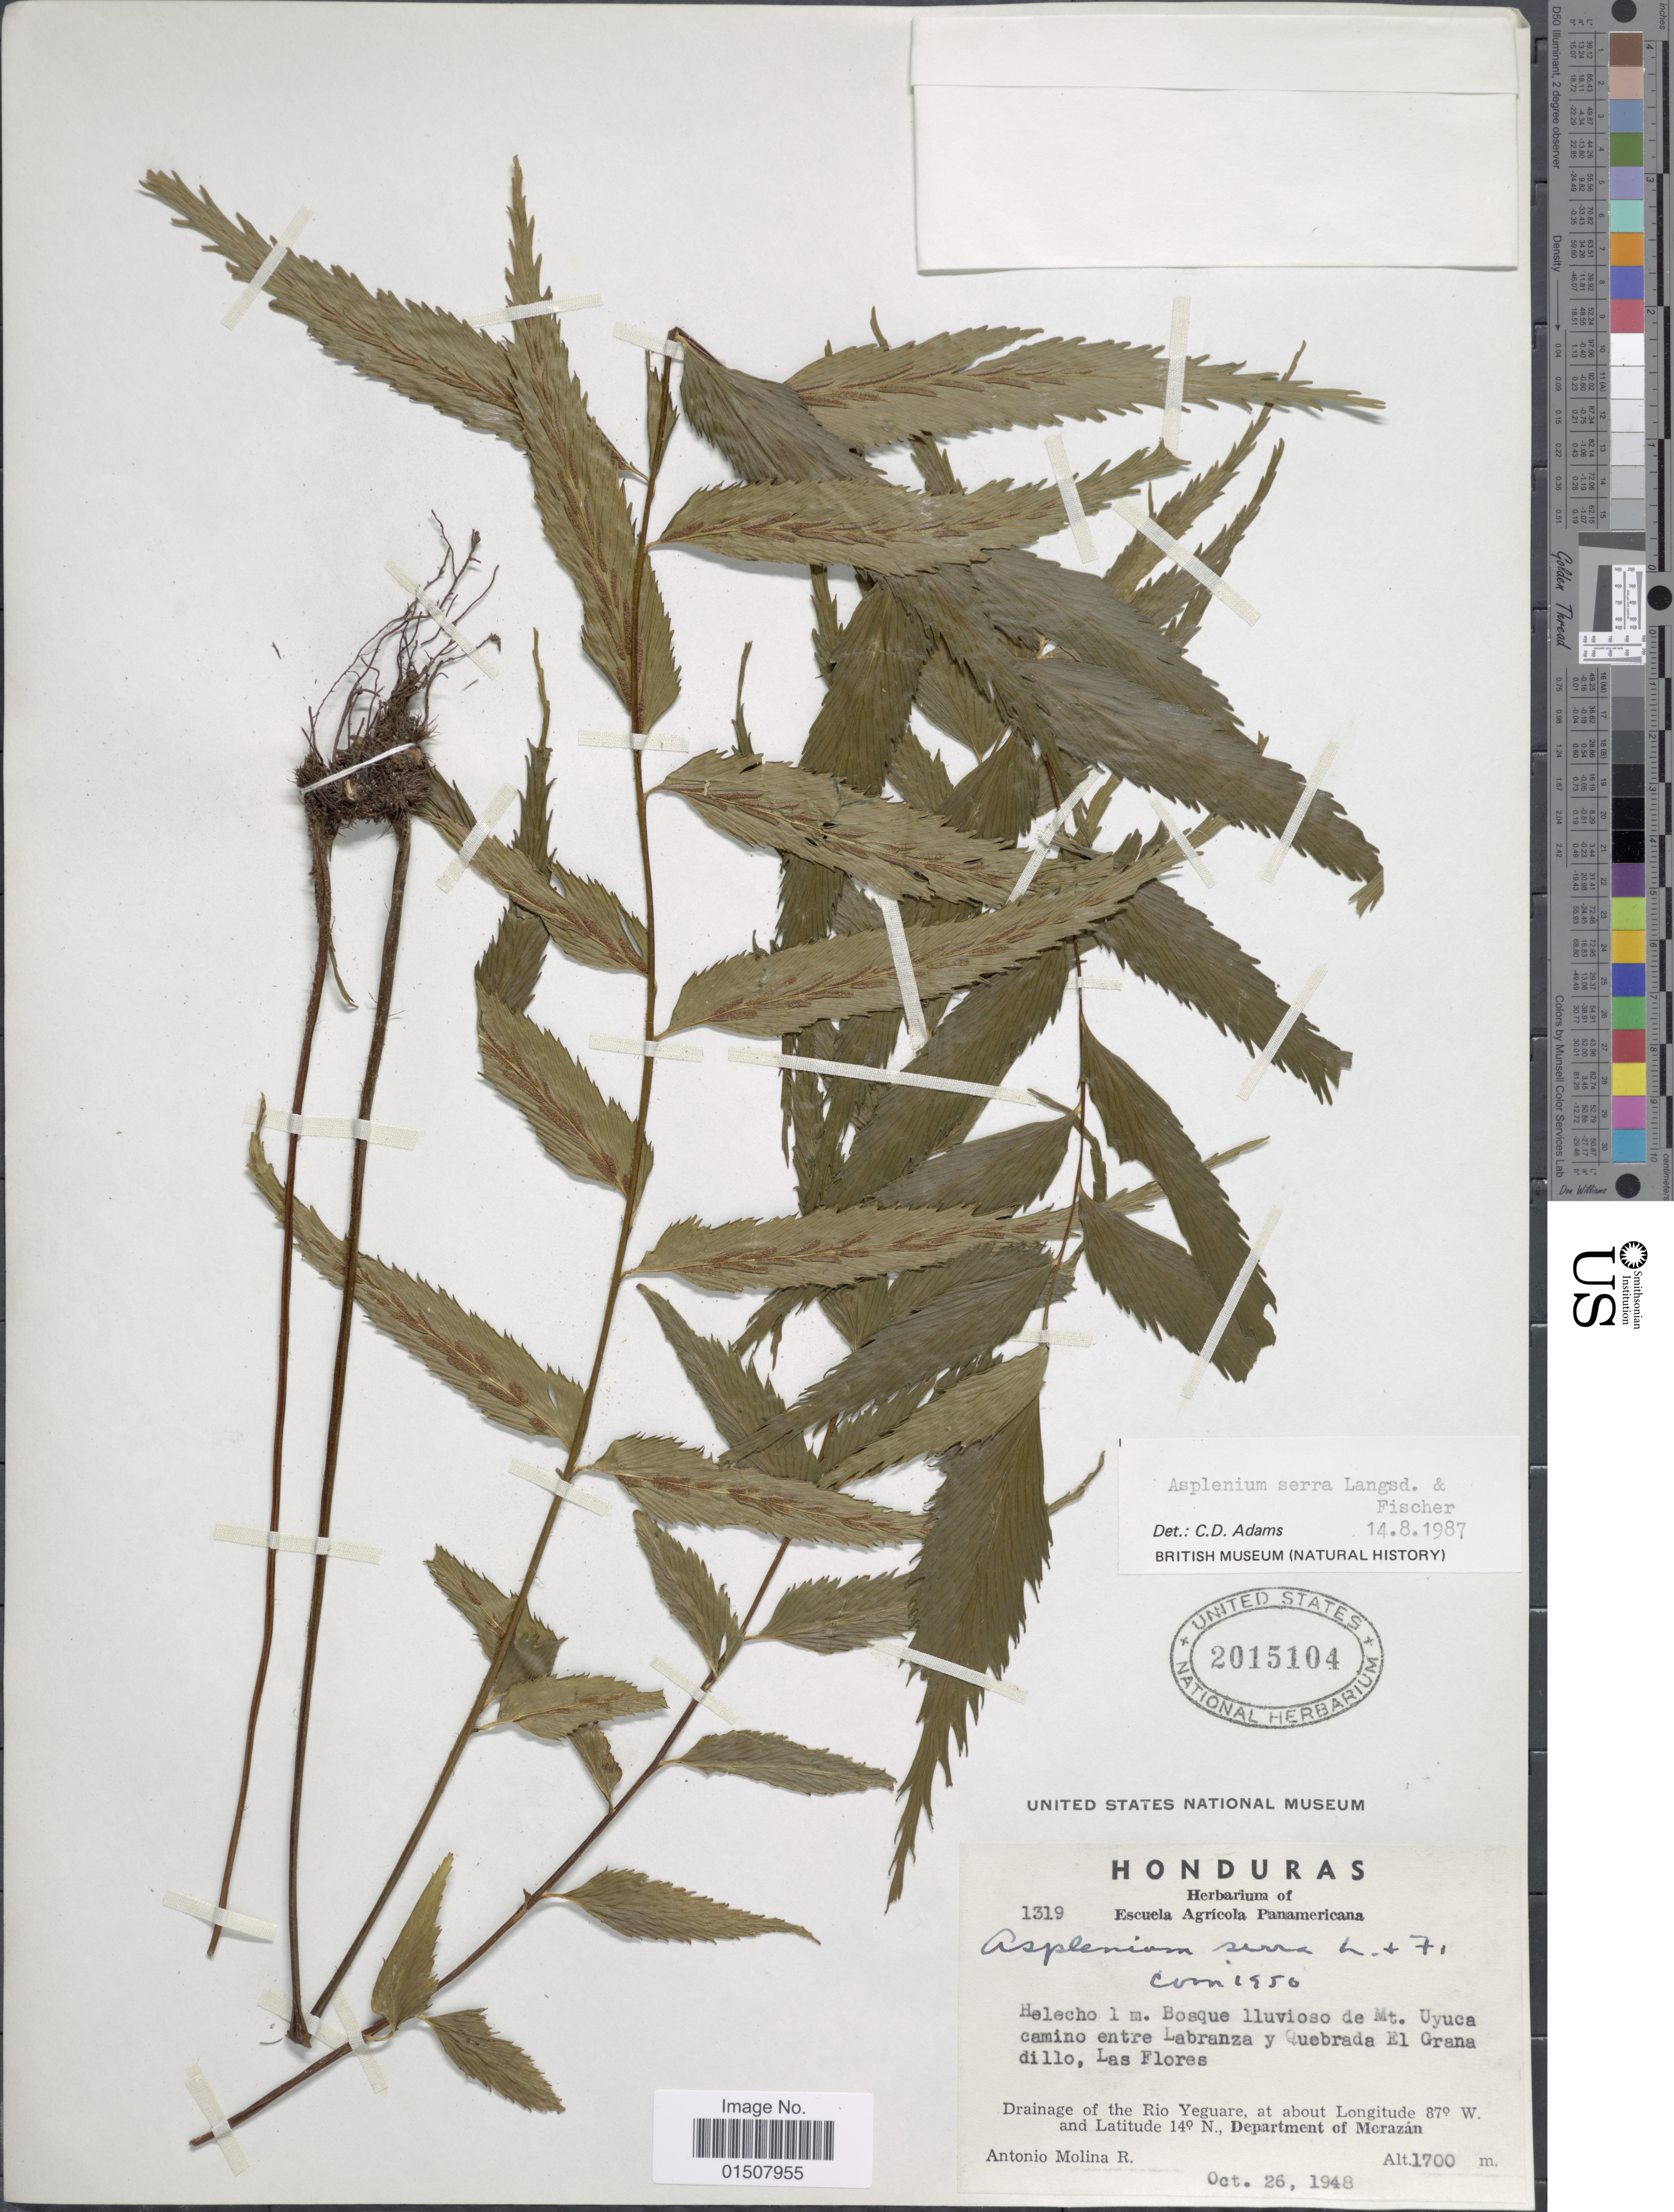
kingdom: Plantae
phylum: Tracheophyta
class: Polypodiopsida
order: Polypodiales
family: Aspleniaceae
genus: Asplenium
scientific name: Asplenium serra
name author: Langsd. & Fisch.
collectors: A. Molina R.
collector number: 1319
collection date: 1948-10-26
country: Honduras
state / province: Fco. Morazán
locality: Helecho 1 m. Bosque lluvioso de Mt. Uyuca camino entre Labranza y Quebrada El Grana dillo, Las Flores, Drainage of the Rio Yeguare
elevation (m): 1700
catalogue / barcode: US 2015104